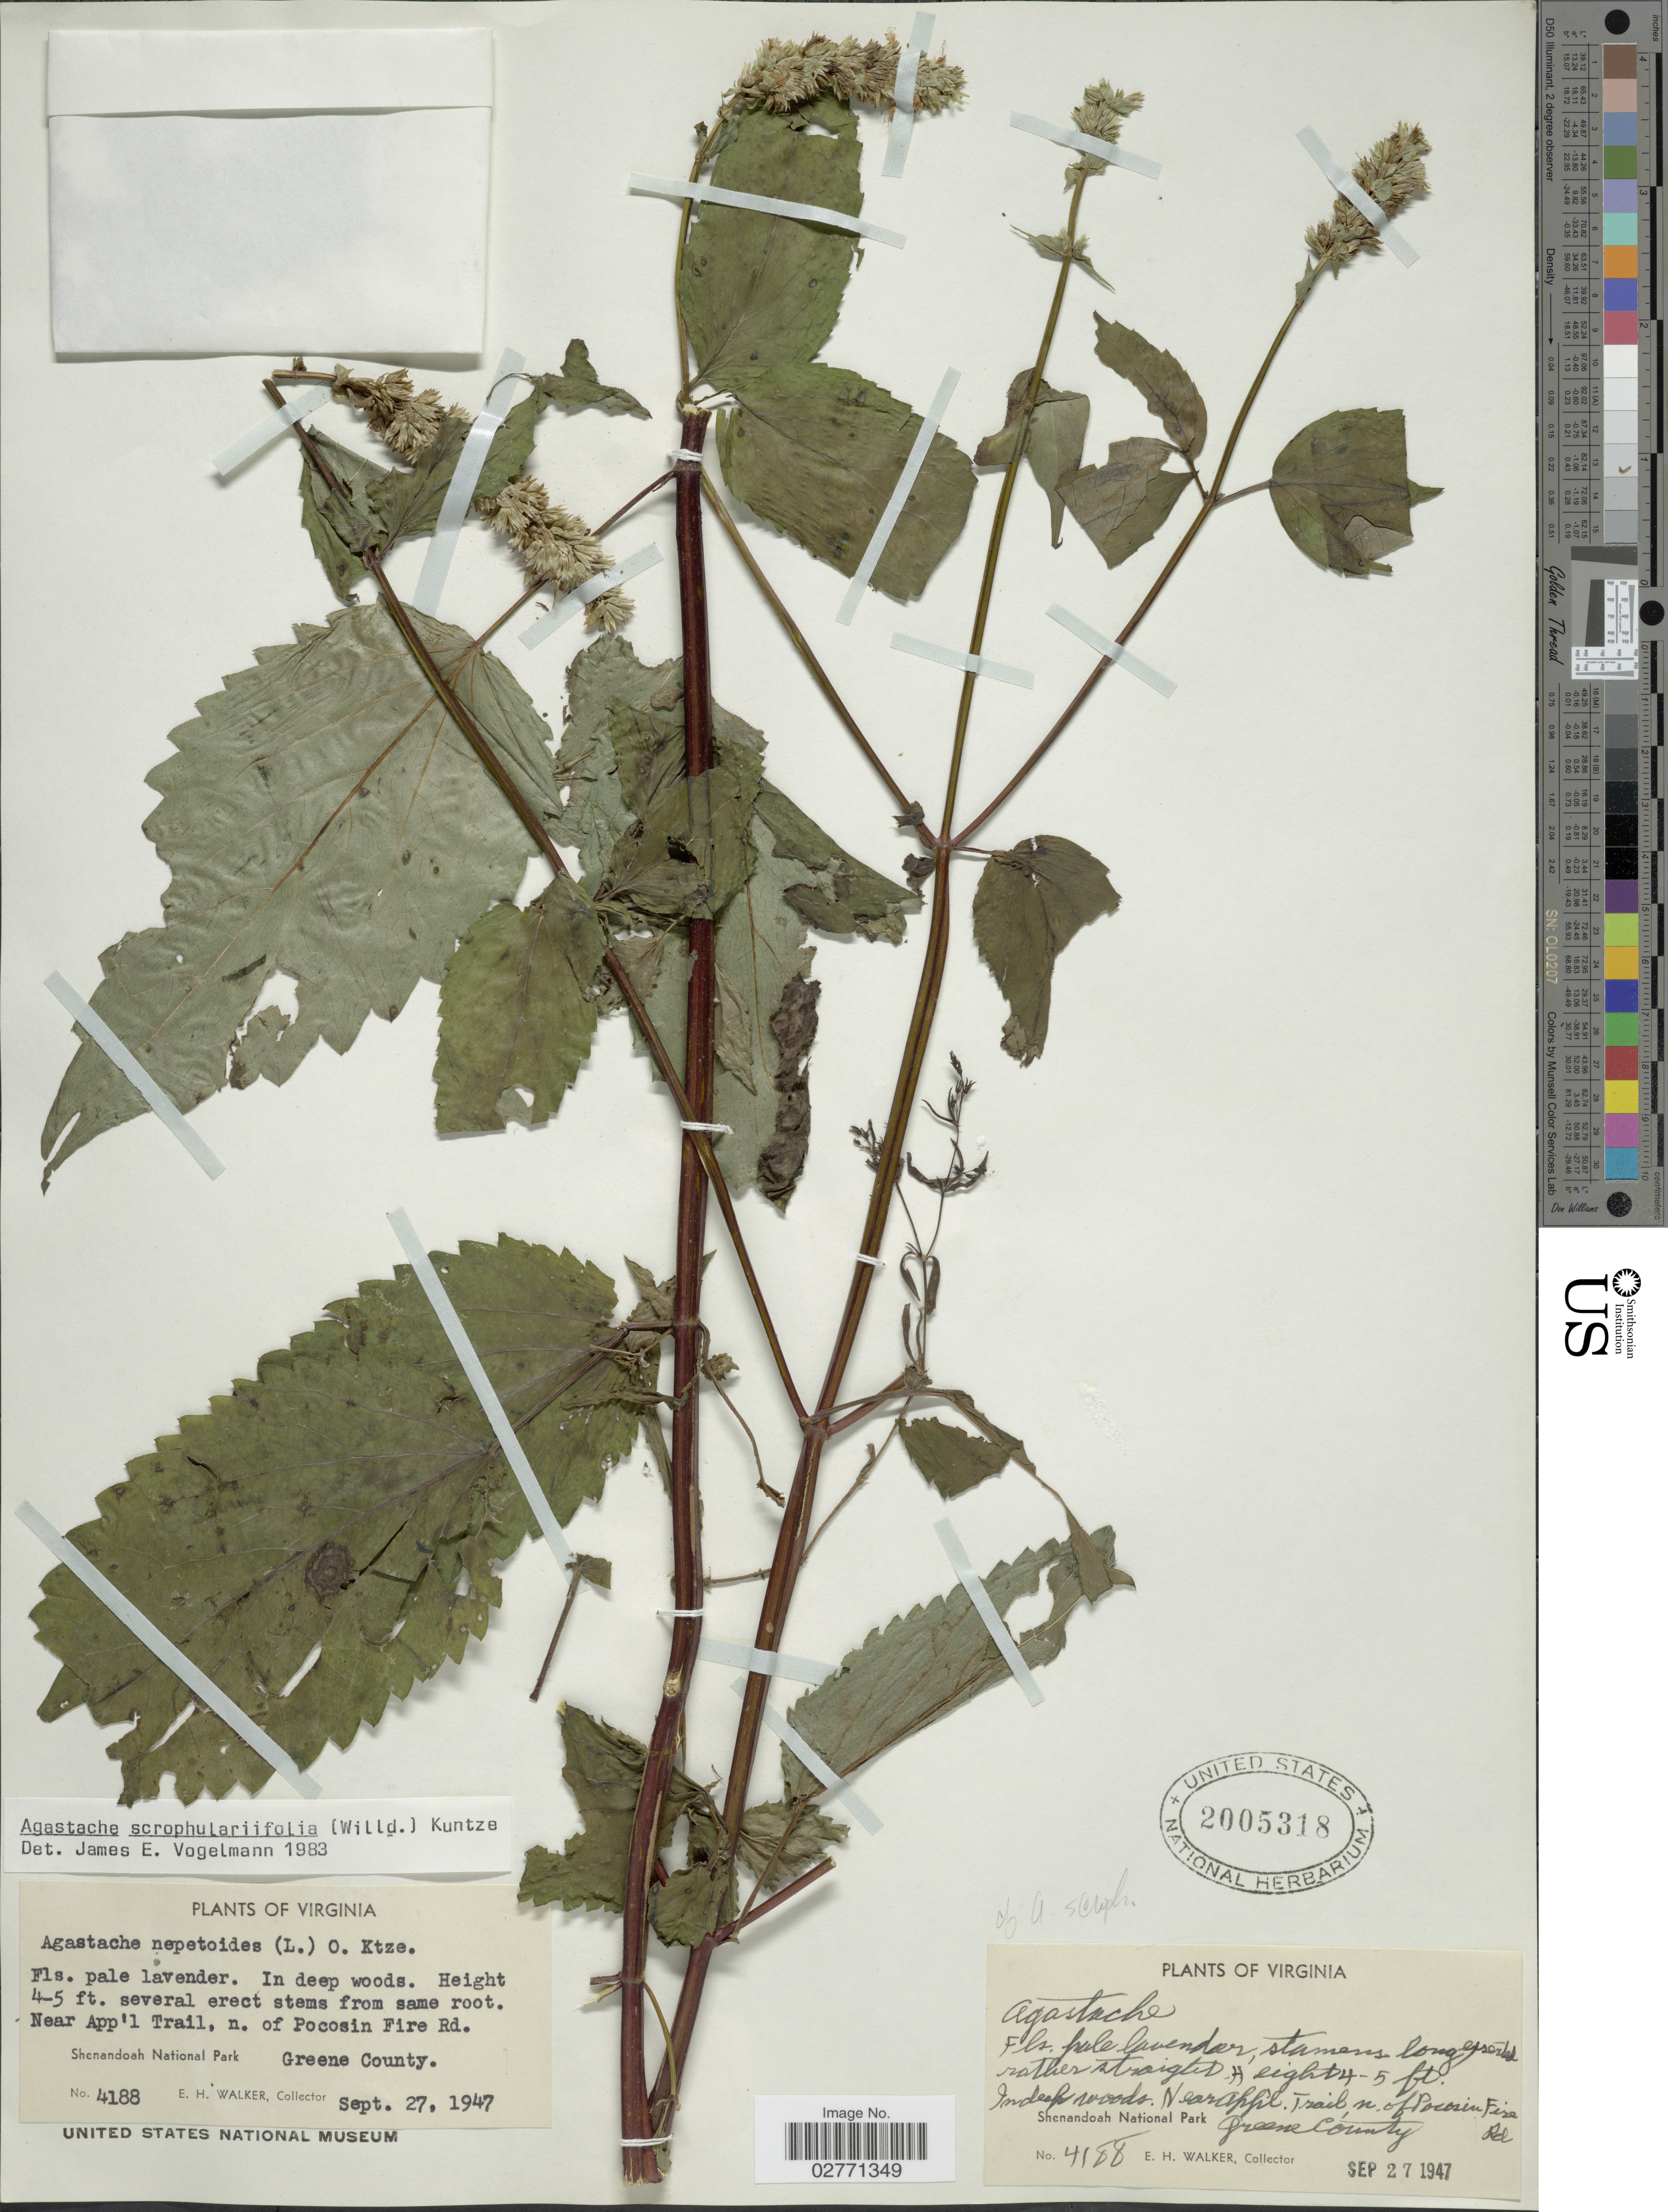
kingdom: Plantae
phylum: Tracheophyta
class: Magnoliopsida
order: Lamiales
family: Lamiaceae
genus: Agastache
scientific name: Agastache scrophulariifolia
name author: (Willd.) Kuntze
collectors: E. H. Walker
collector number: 4188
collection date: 1947-09-27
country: United States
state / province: Virginia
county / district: Greene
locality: Near App'l Trail, n. of Pocosin Fire Rd. Shenandoah National Park Greene County.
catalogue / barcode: US 2005318